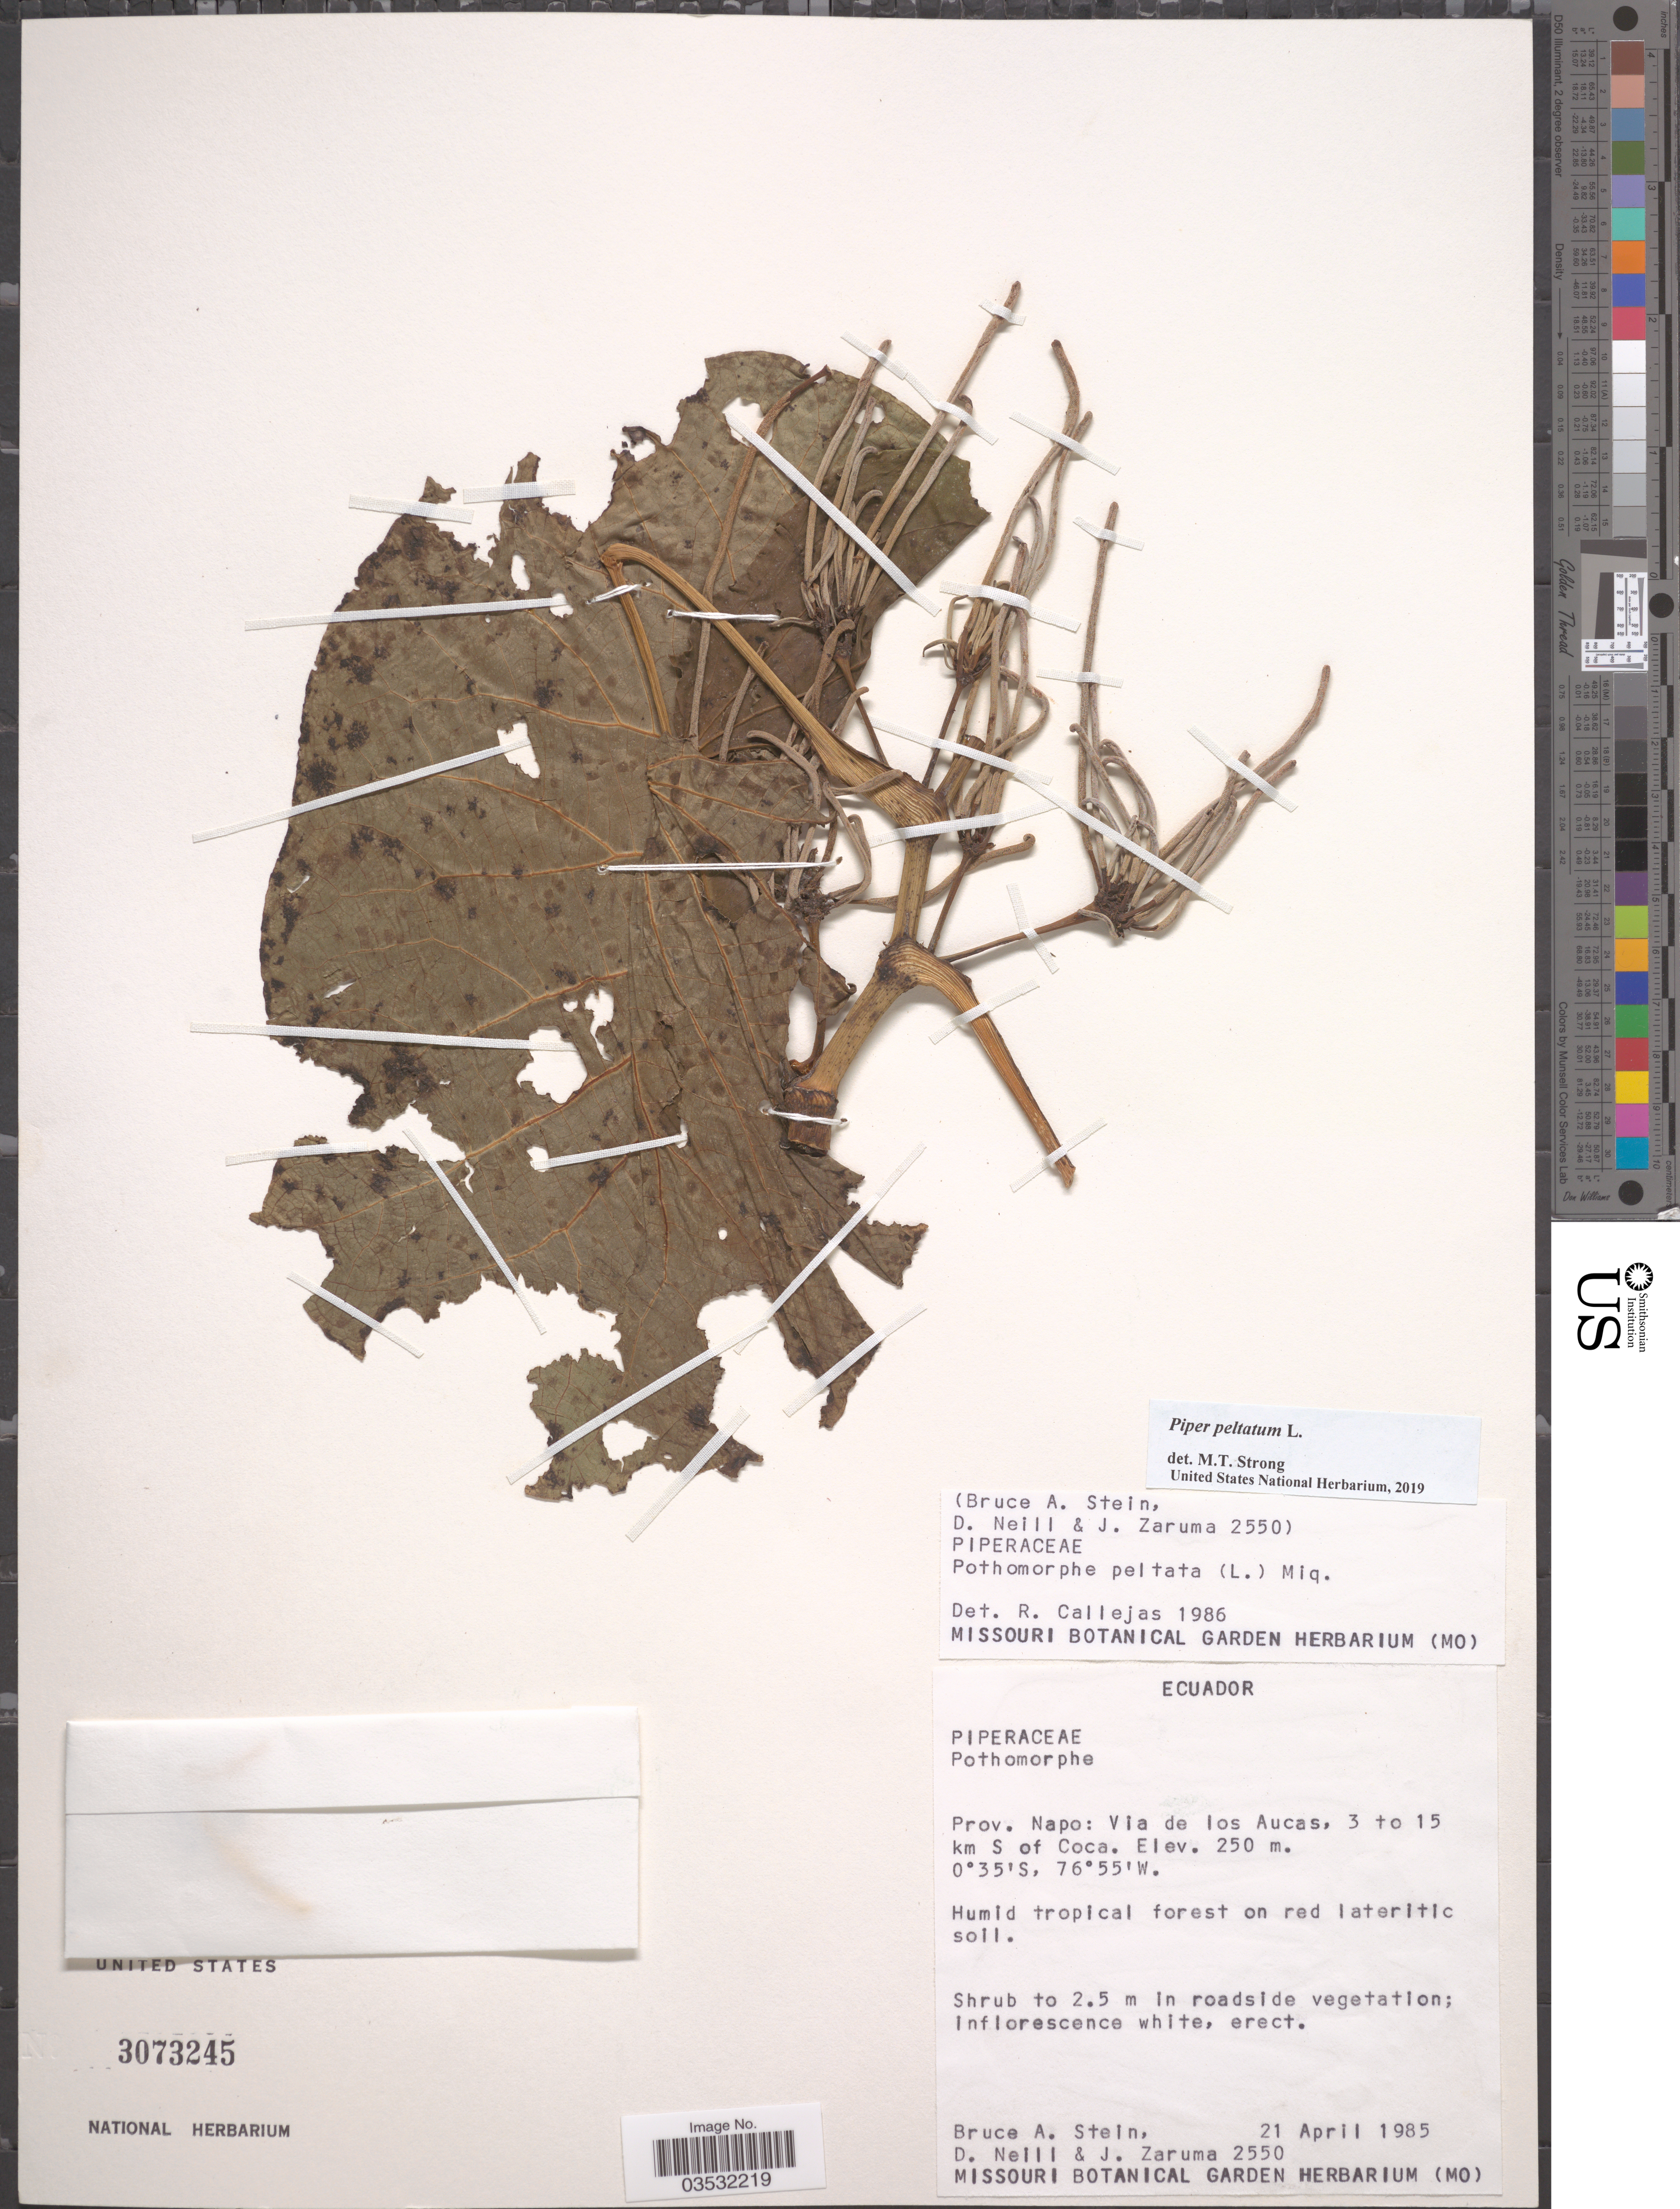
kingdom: Plantae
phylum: Tracheophyta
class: Magnoliopsida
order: Piperales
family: Piperaceae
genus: Piper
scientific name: Piper peltatum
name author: L.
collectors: B. A. Stein, D. Neill & J. Zaruma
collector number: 2550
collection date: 1985-04-21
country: Ecuador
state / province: Napo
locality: Via de los Aucas, 3 to 15 km S of Coca.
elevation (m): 250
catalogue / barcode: US 3073245